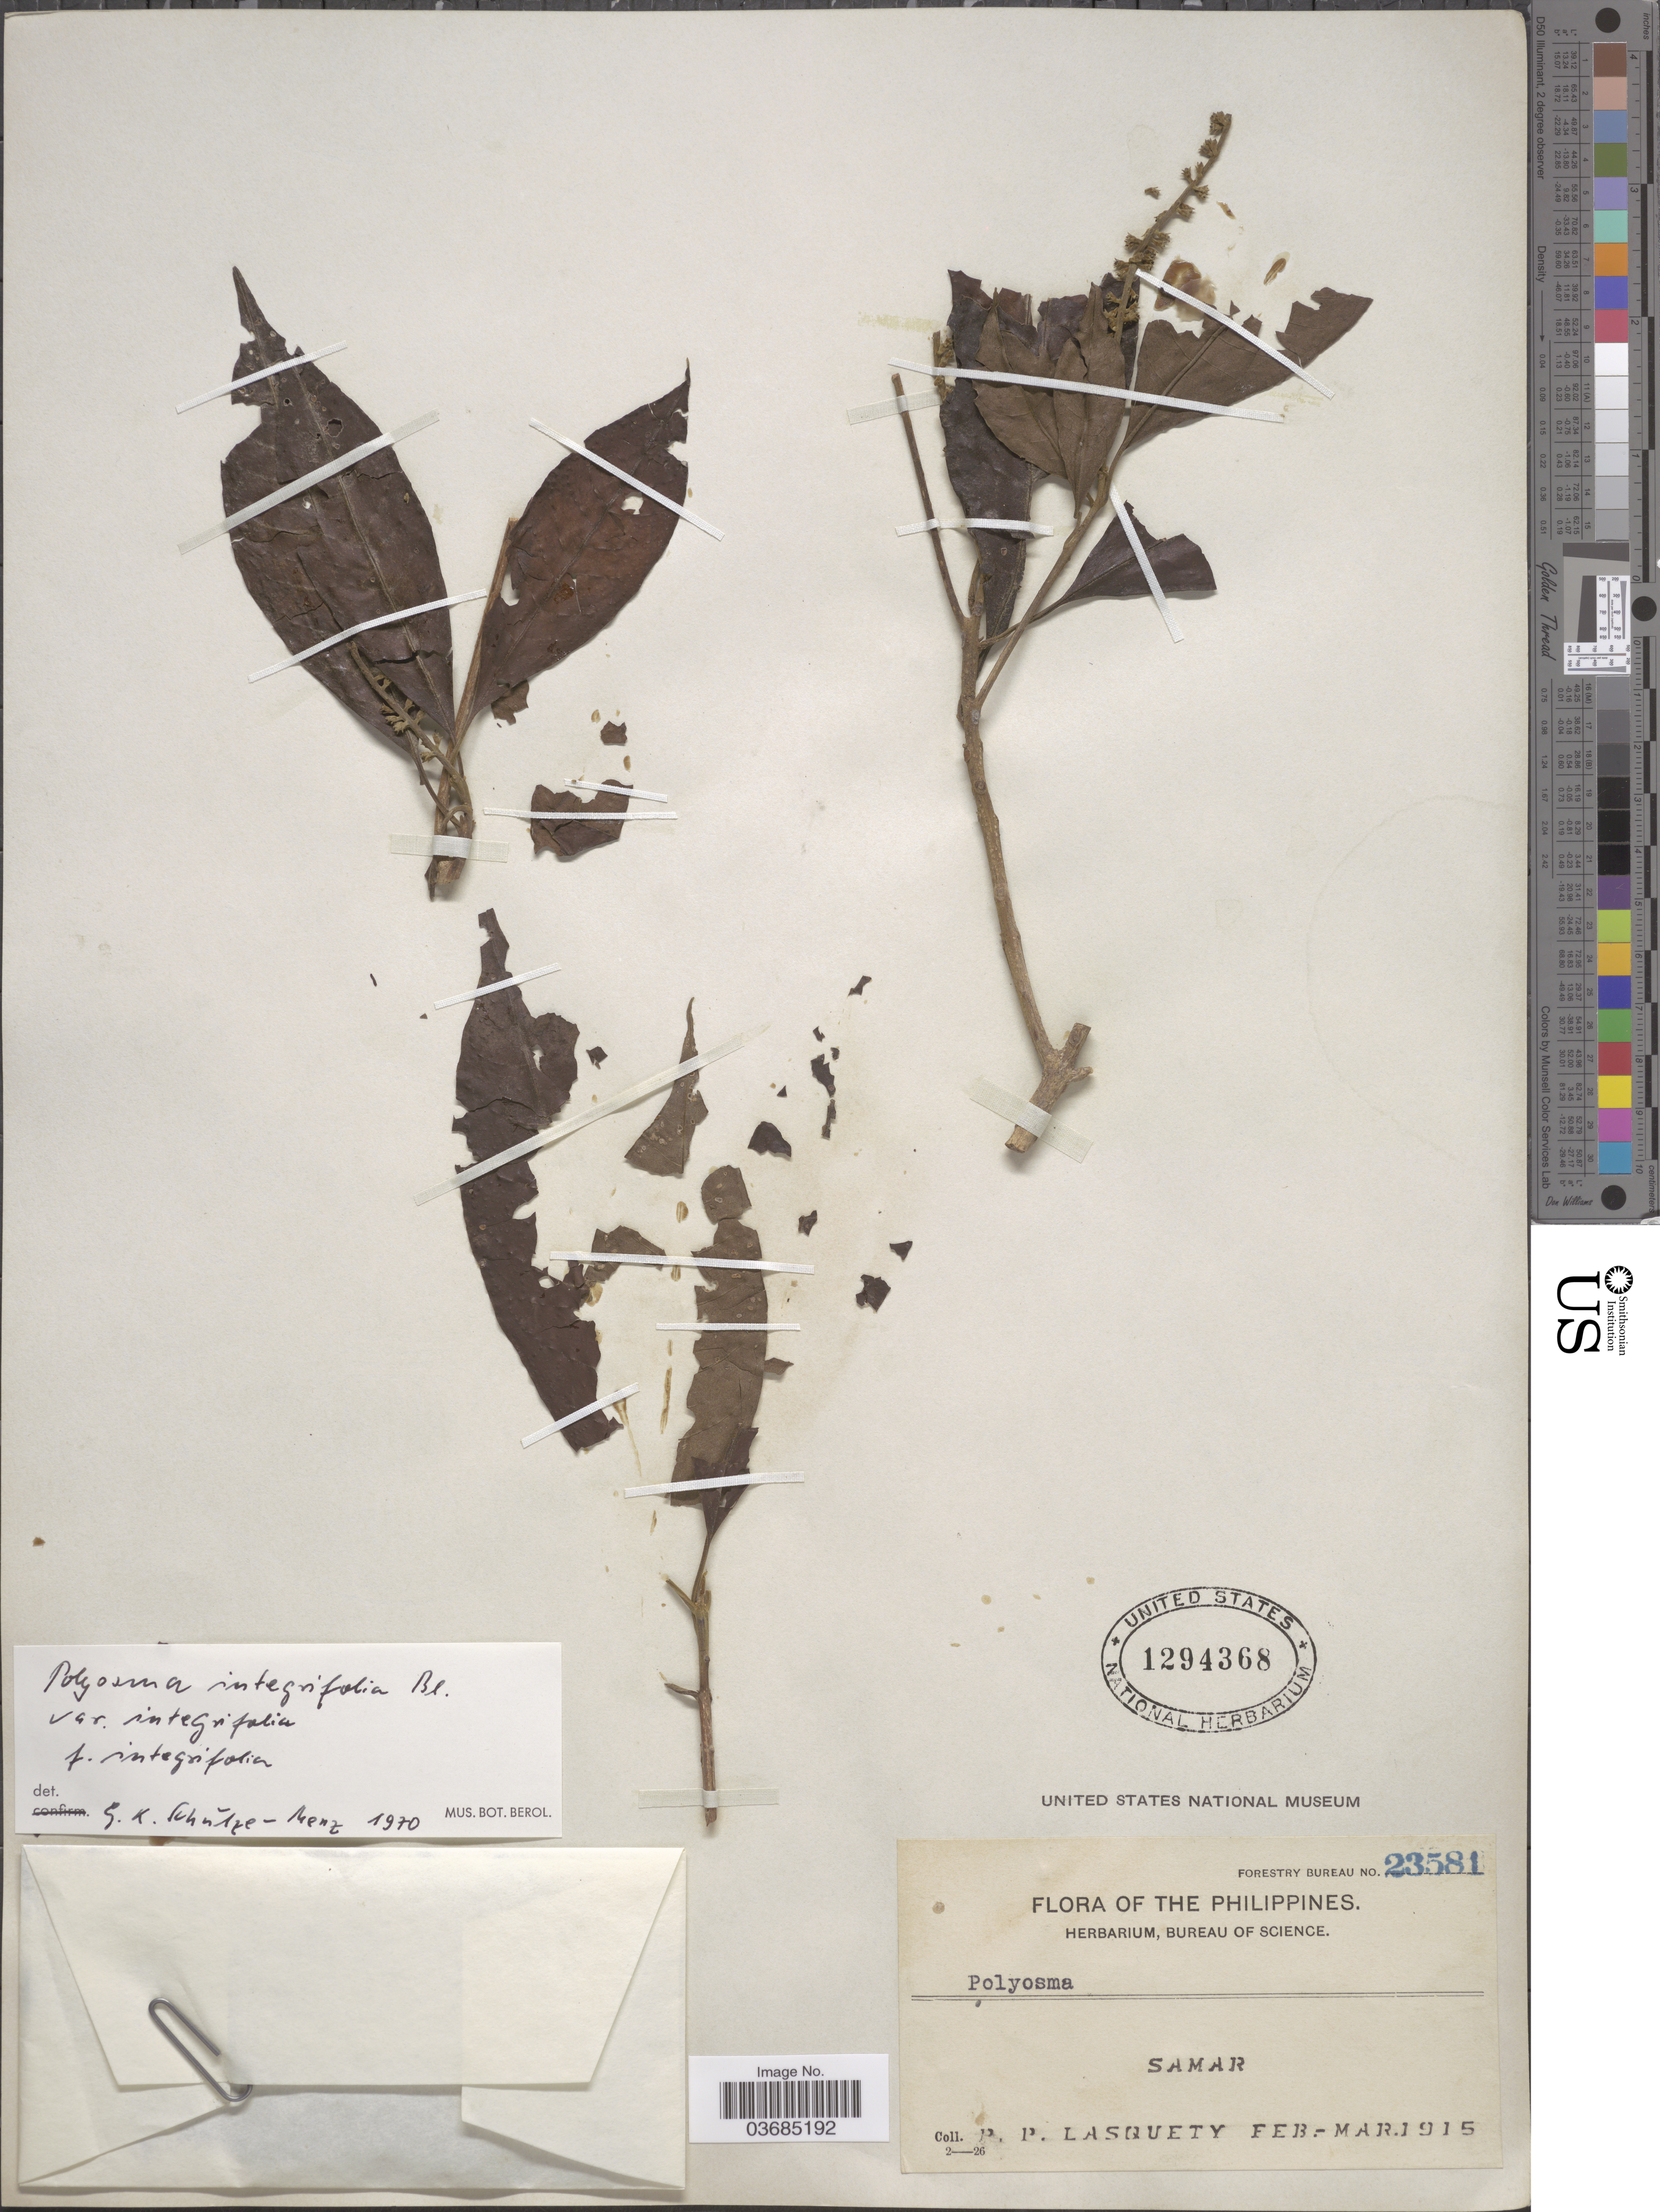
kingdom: Plantae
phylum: Tracheophyta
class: Magnoliopsida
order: Escalloniales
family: Escalloniaceae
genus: Polyosma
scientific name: Polyosma integrifolia var. integrifolia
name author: Blume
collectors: P. Lasquety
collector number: Forestry Bureau 23581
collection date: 1915-02/1915-03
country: Philippines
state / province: Eastern Visayas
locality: Samar.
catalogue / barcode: US 1294368